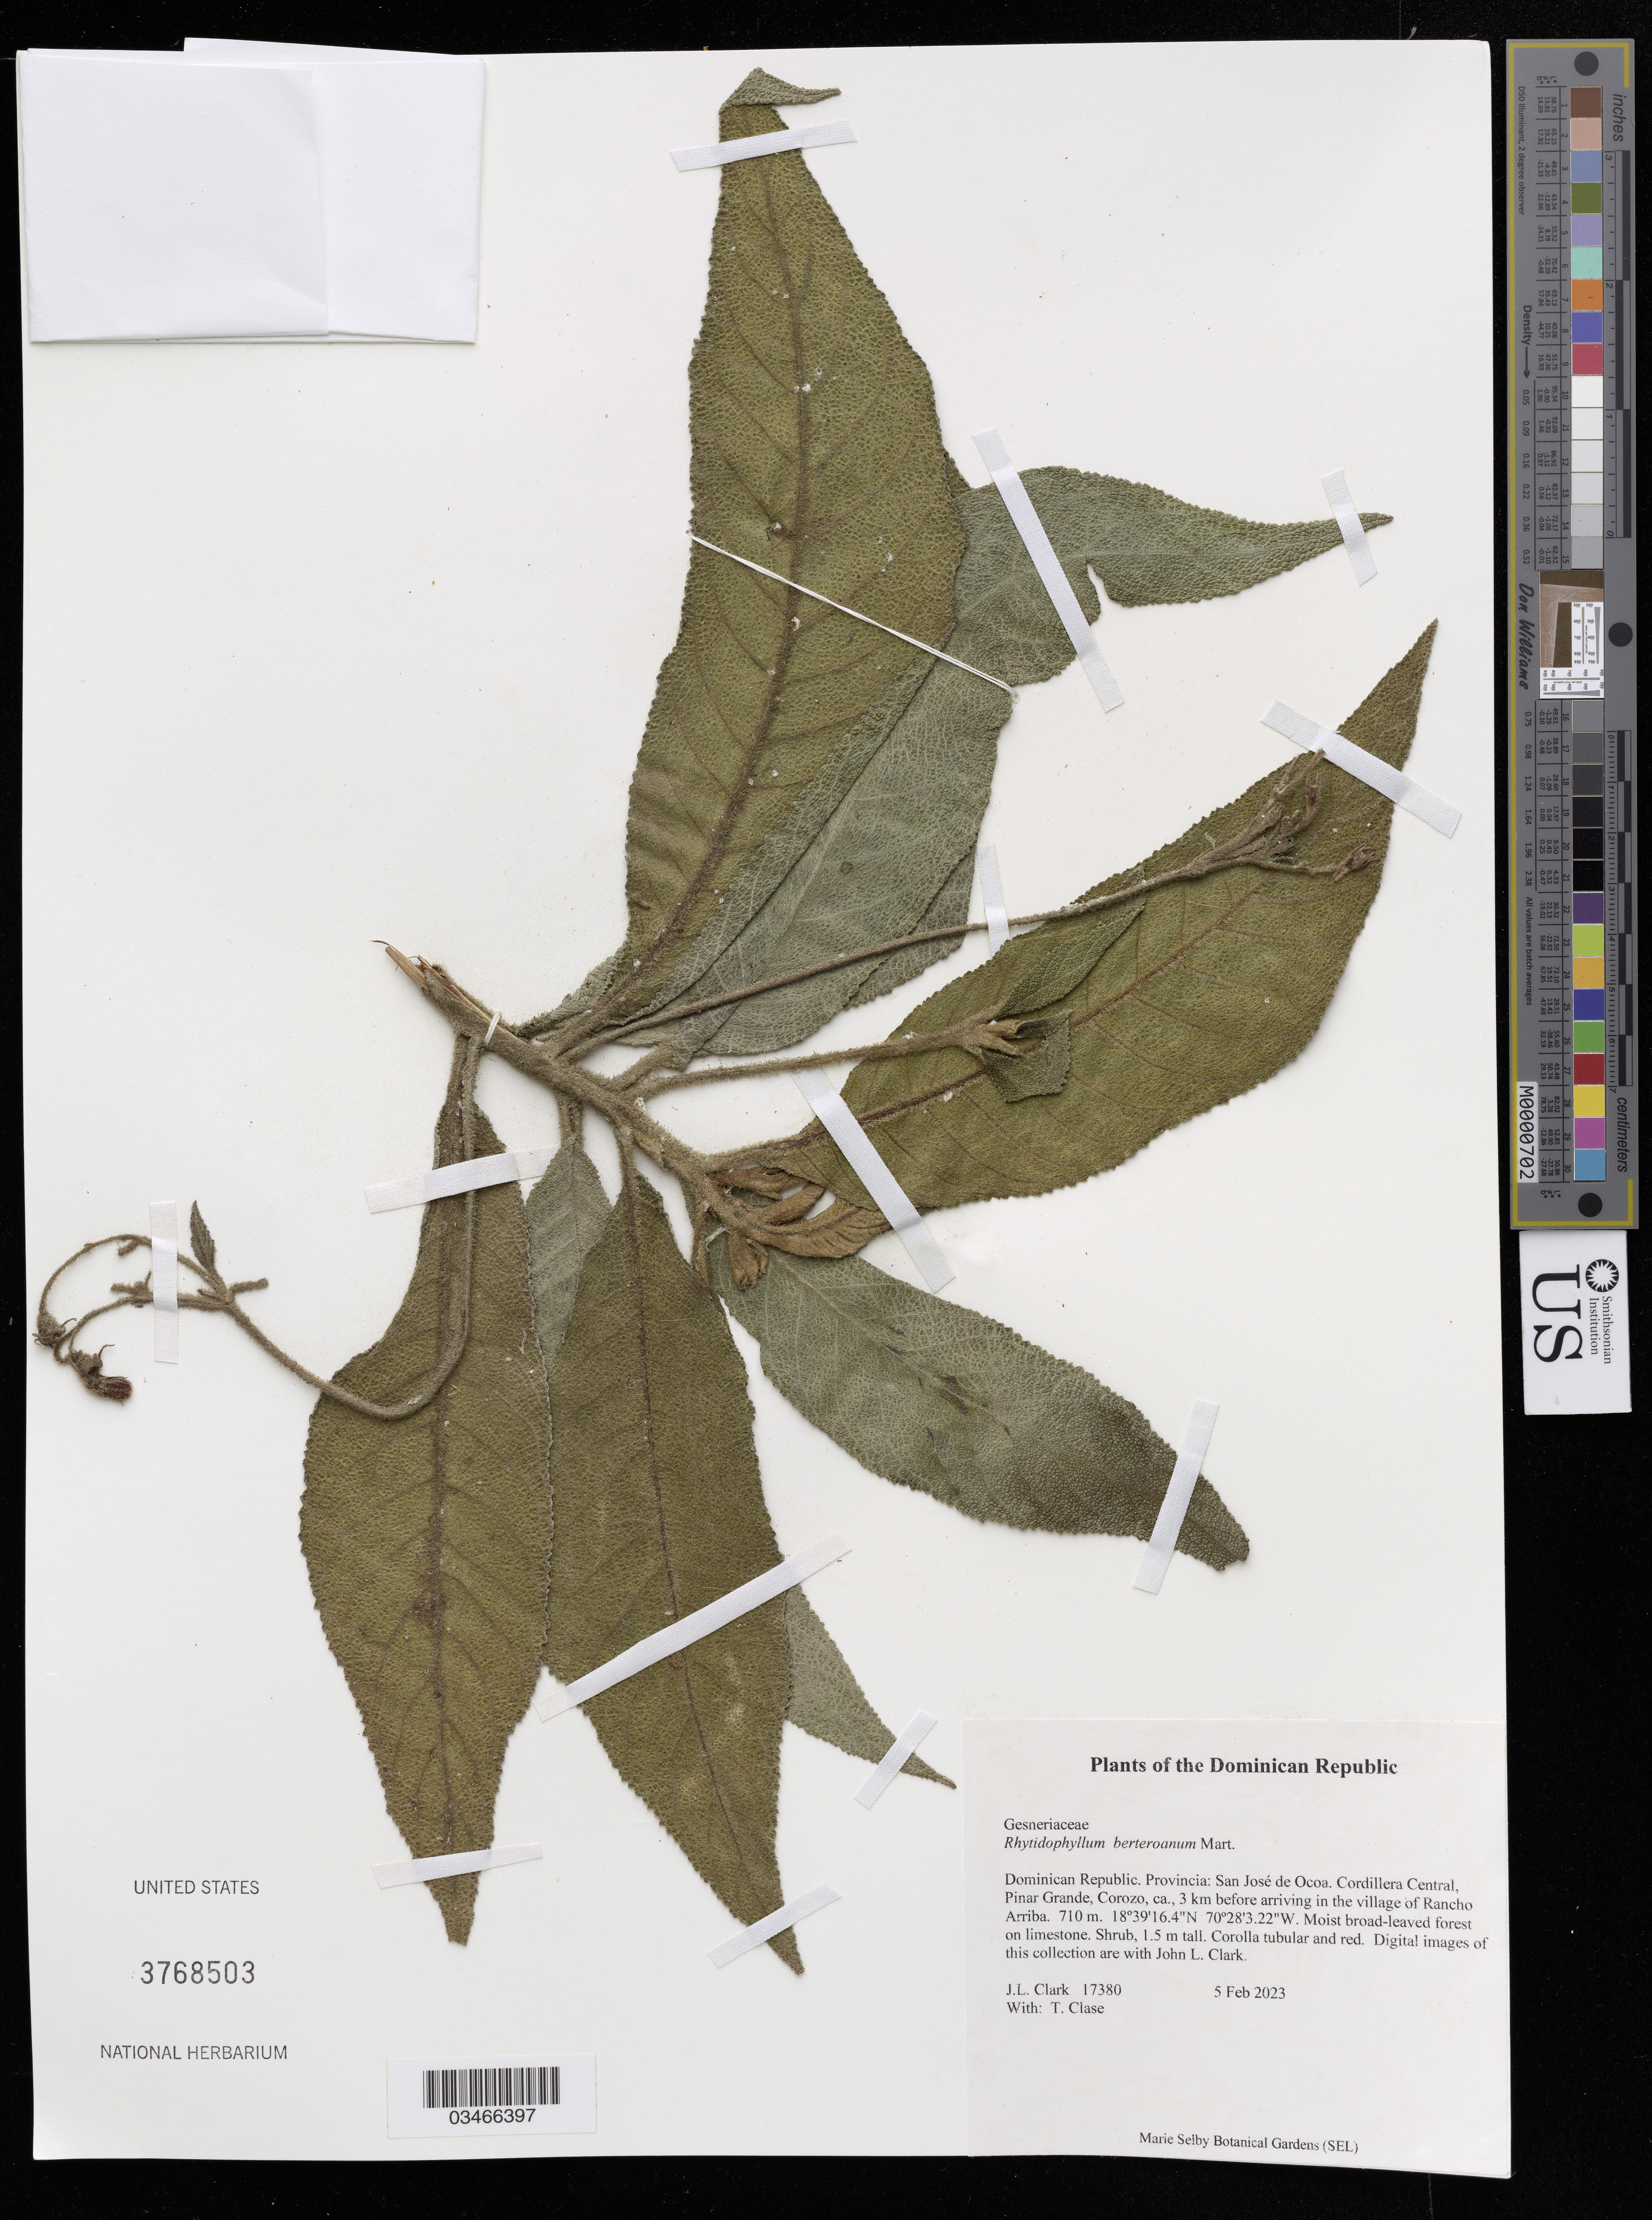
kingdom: Plantae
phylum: Tracheophyta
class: Magnoliopsida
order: Lamiales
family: Gesneriaceae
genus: Rhytidophyllum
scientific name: Rhytidophyllum berteroanum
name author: Mart.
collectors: J. Clark & T. Clase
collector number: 17380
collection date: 2023-02-05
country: Dominican Republic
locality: Provincia: San José de Ocoa. Cordillera Central, Pinar Grande, Corozo, ca., 3 km before arriving in the village of Rancho Arriba.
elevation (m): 710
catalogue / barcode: US 3768503